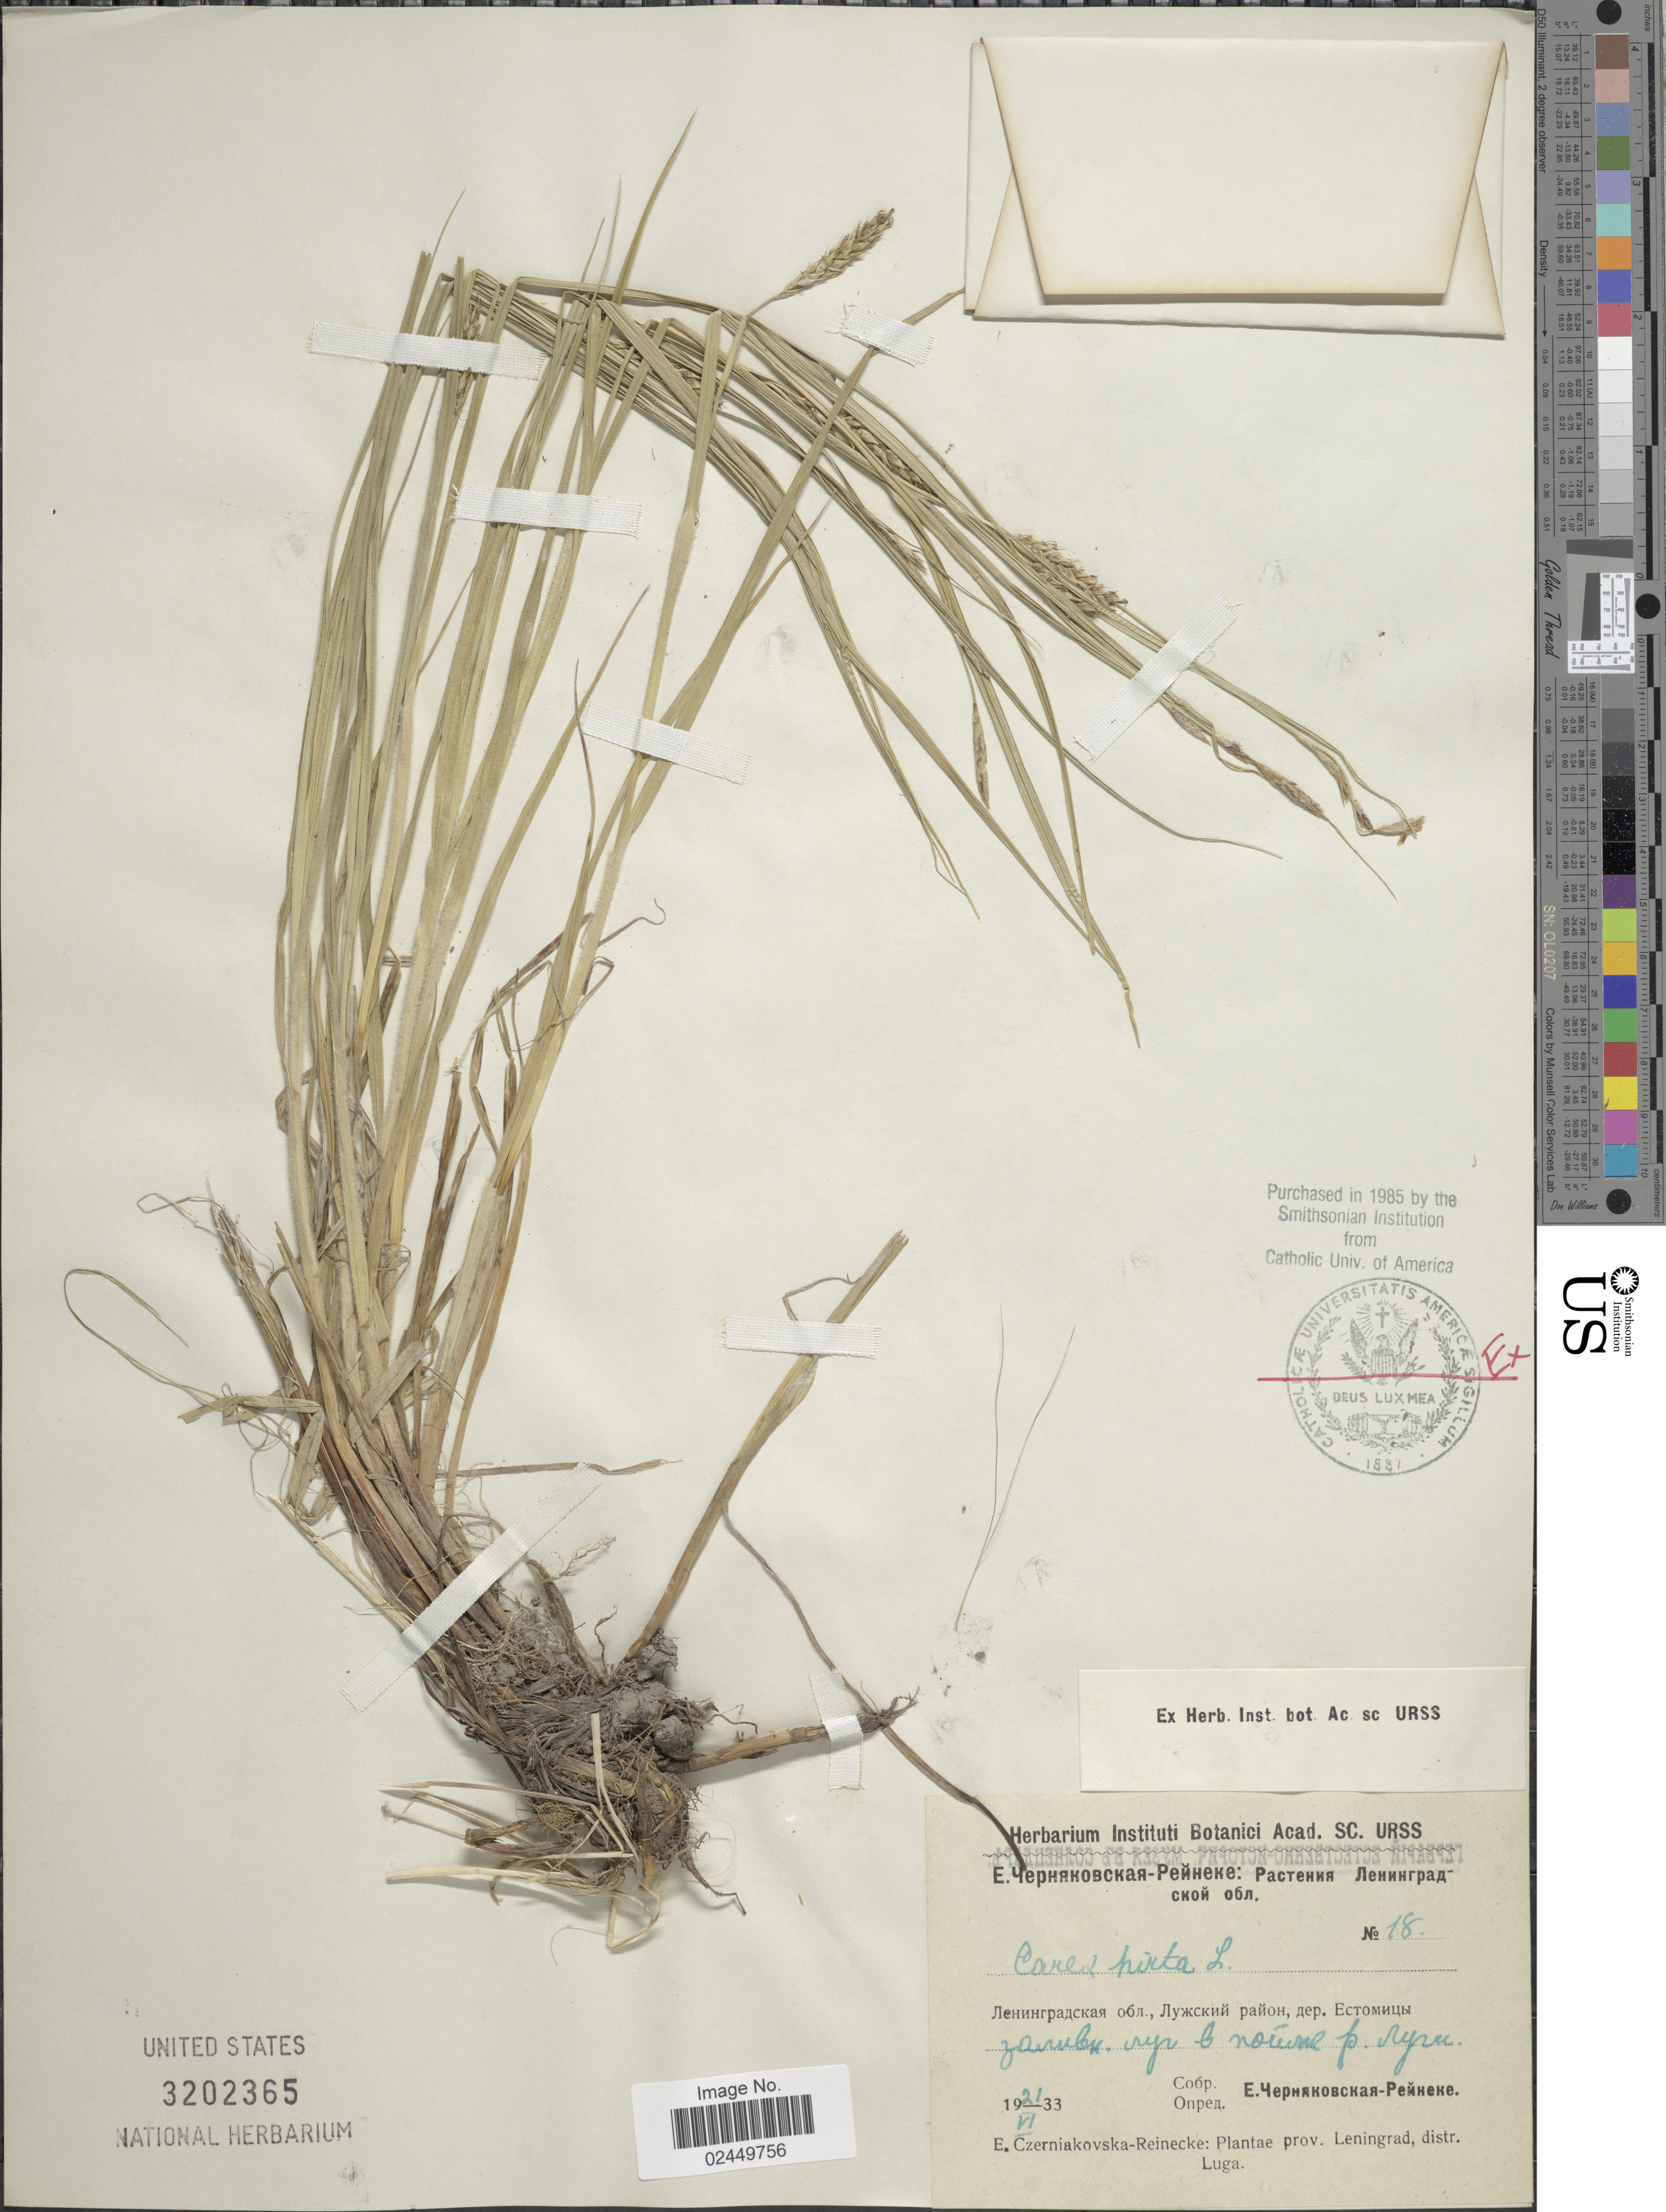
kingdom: Plantae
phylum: Tracheophyta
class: Liliopsida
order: Poales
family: Cyperaceae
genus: Carex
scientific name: Carex hirta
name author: L.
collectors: E. Czerniakowska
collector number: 18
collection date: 1933-06-21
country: Russian Federation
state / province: St. Petersburg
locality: Prov. Leningrad, distr. Luga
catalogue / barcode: US 3202365